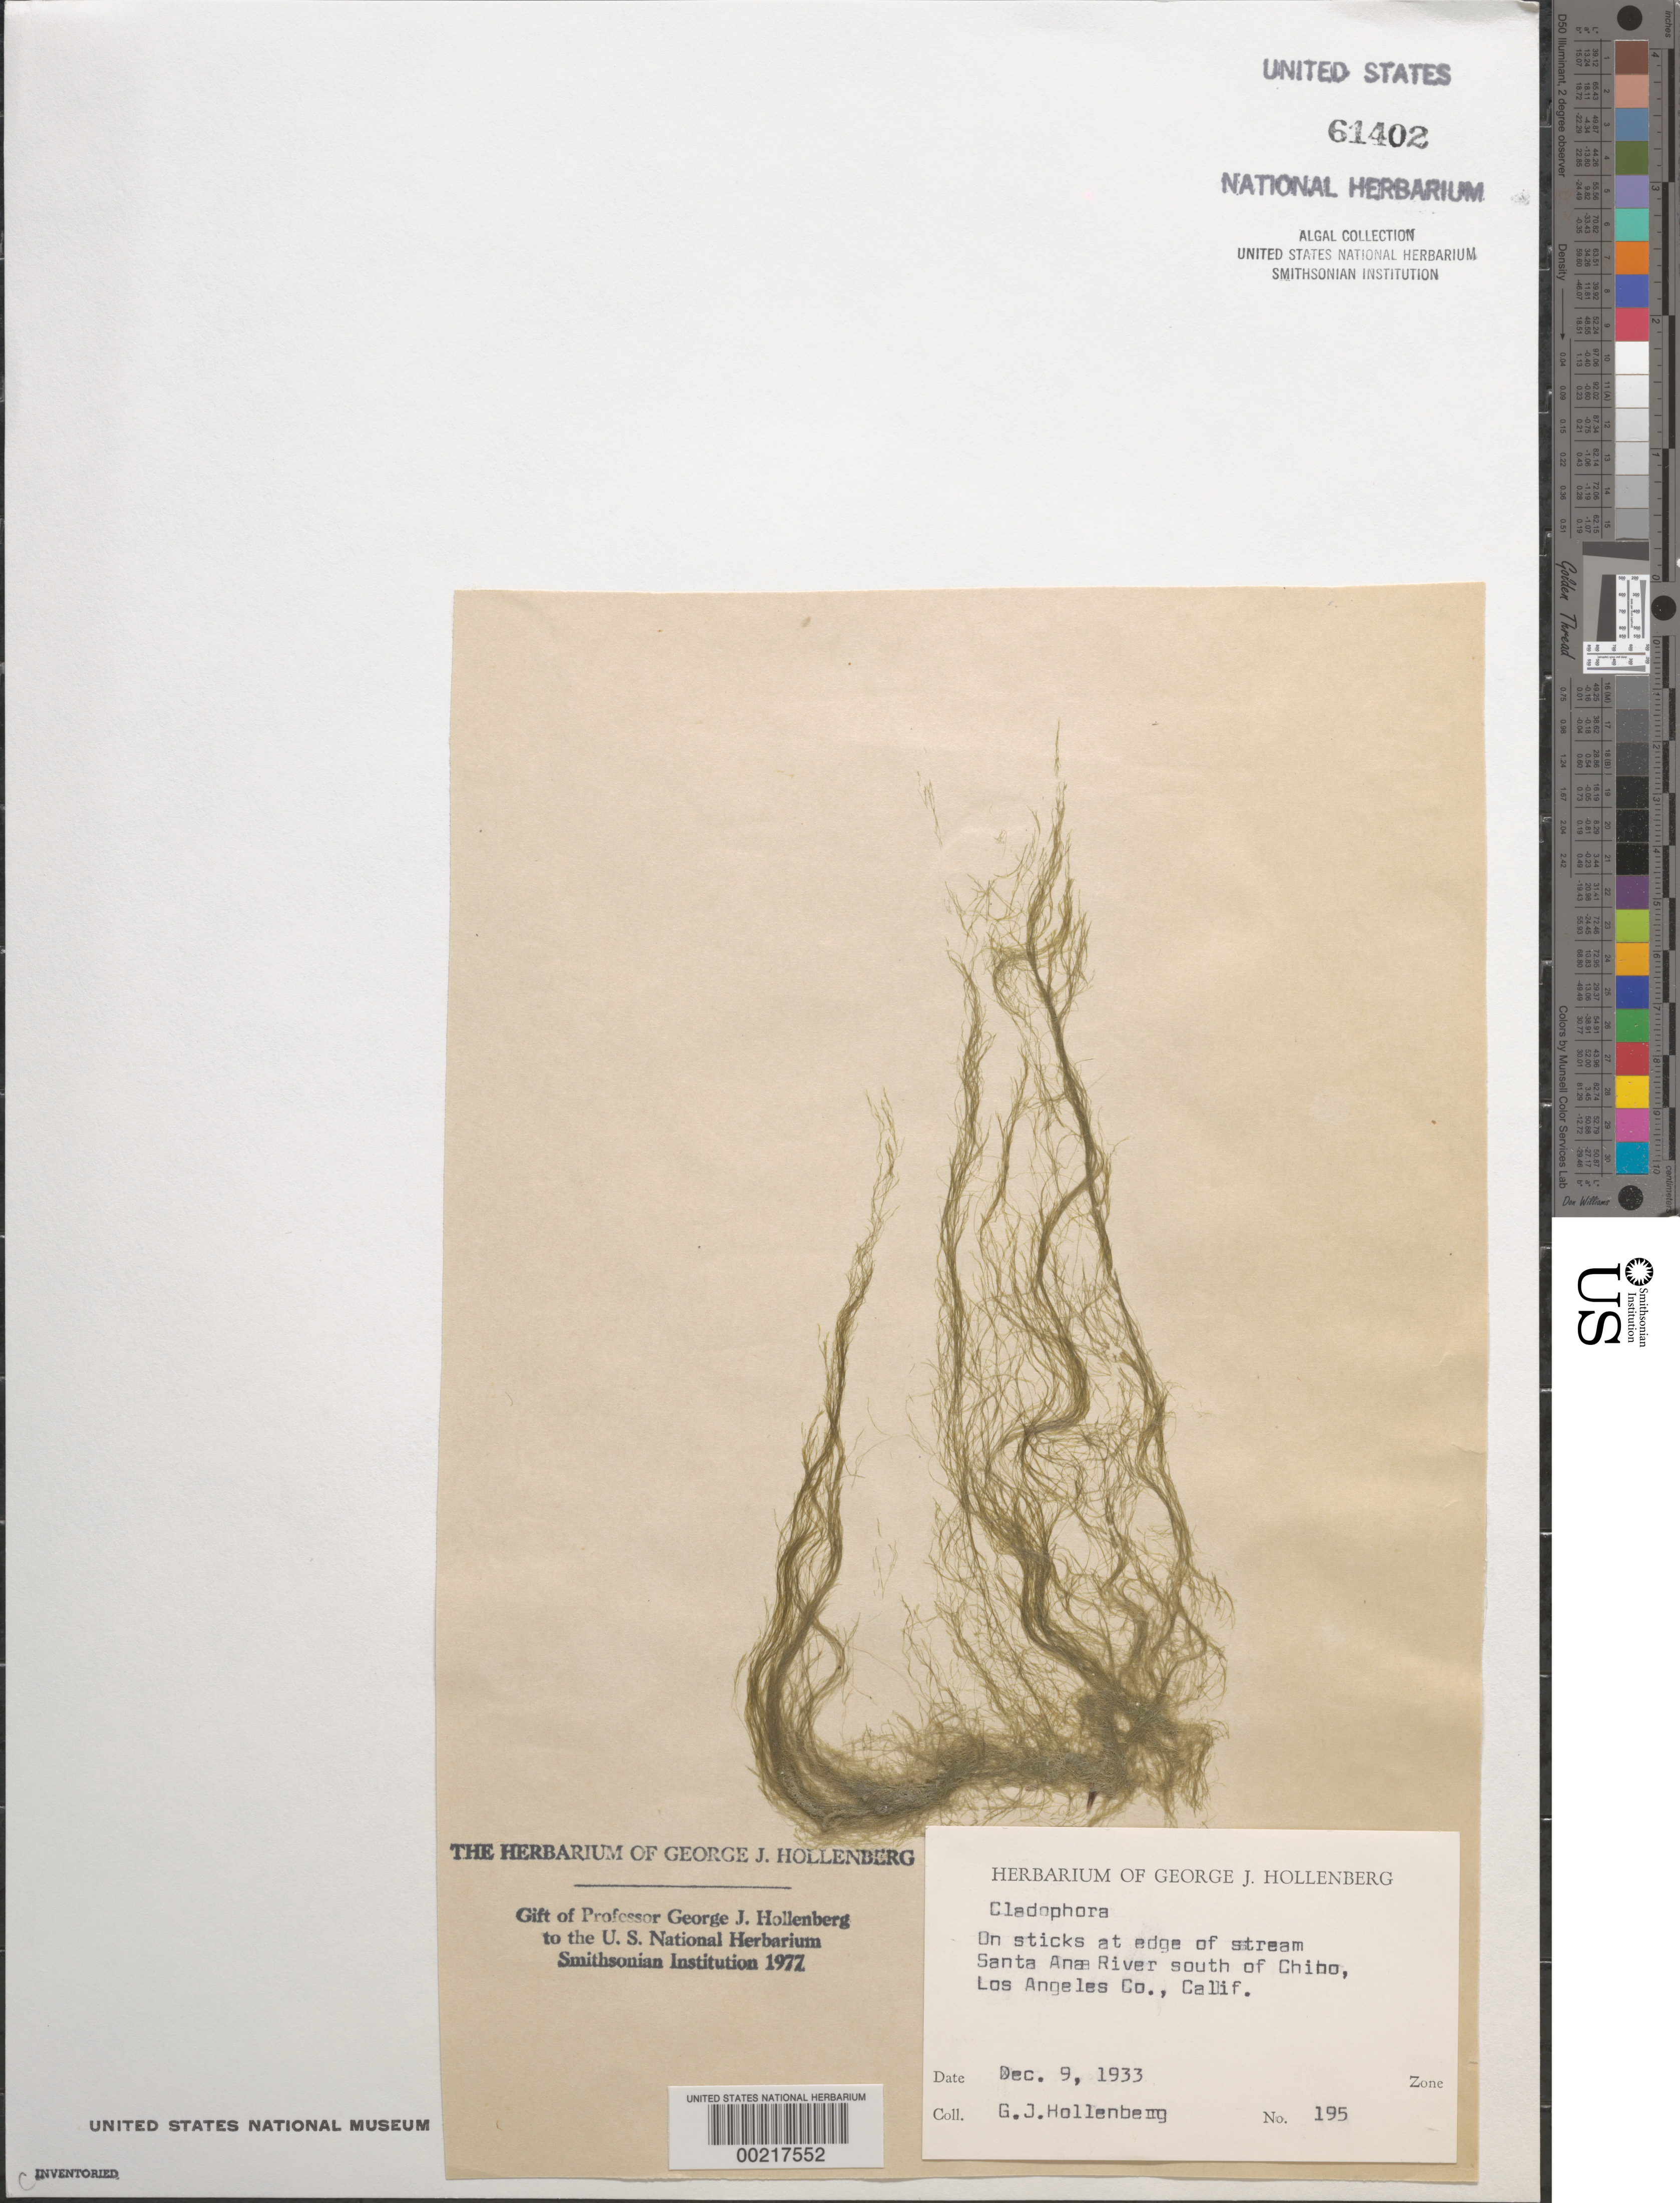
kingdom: Plantae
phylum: Chlorophyta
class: Ulvophyceae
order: Cladophorales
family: Cladophoraceae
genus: Cladophora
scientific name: Cladophora sp.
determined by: Hollenberg, George J.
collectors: G. Hollenberg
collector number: GJH 195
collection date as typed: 09 Dec 1933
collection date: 1933-12-09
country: United States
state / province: California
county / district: Los Angeles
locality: Santa Ana River, south of Chino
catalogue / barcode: US 61402